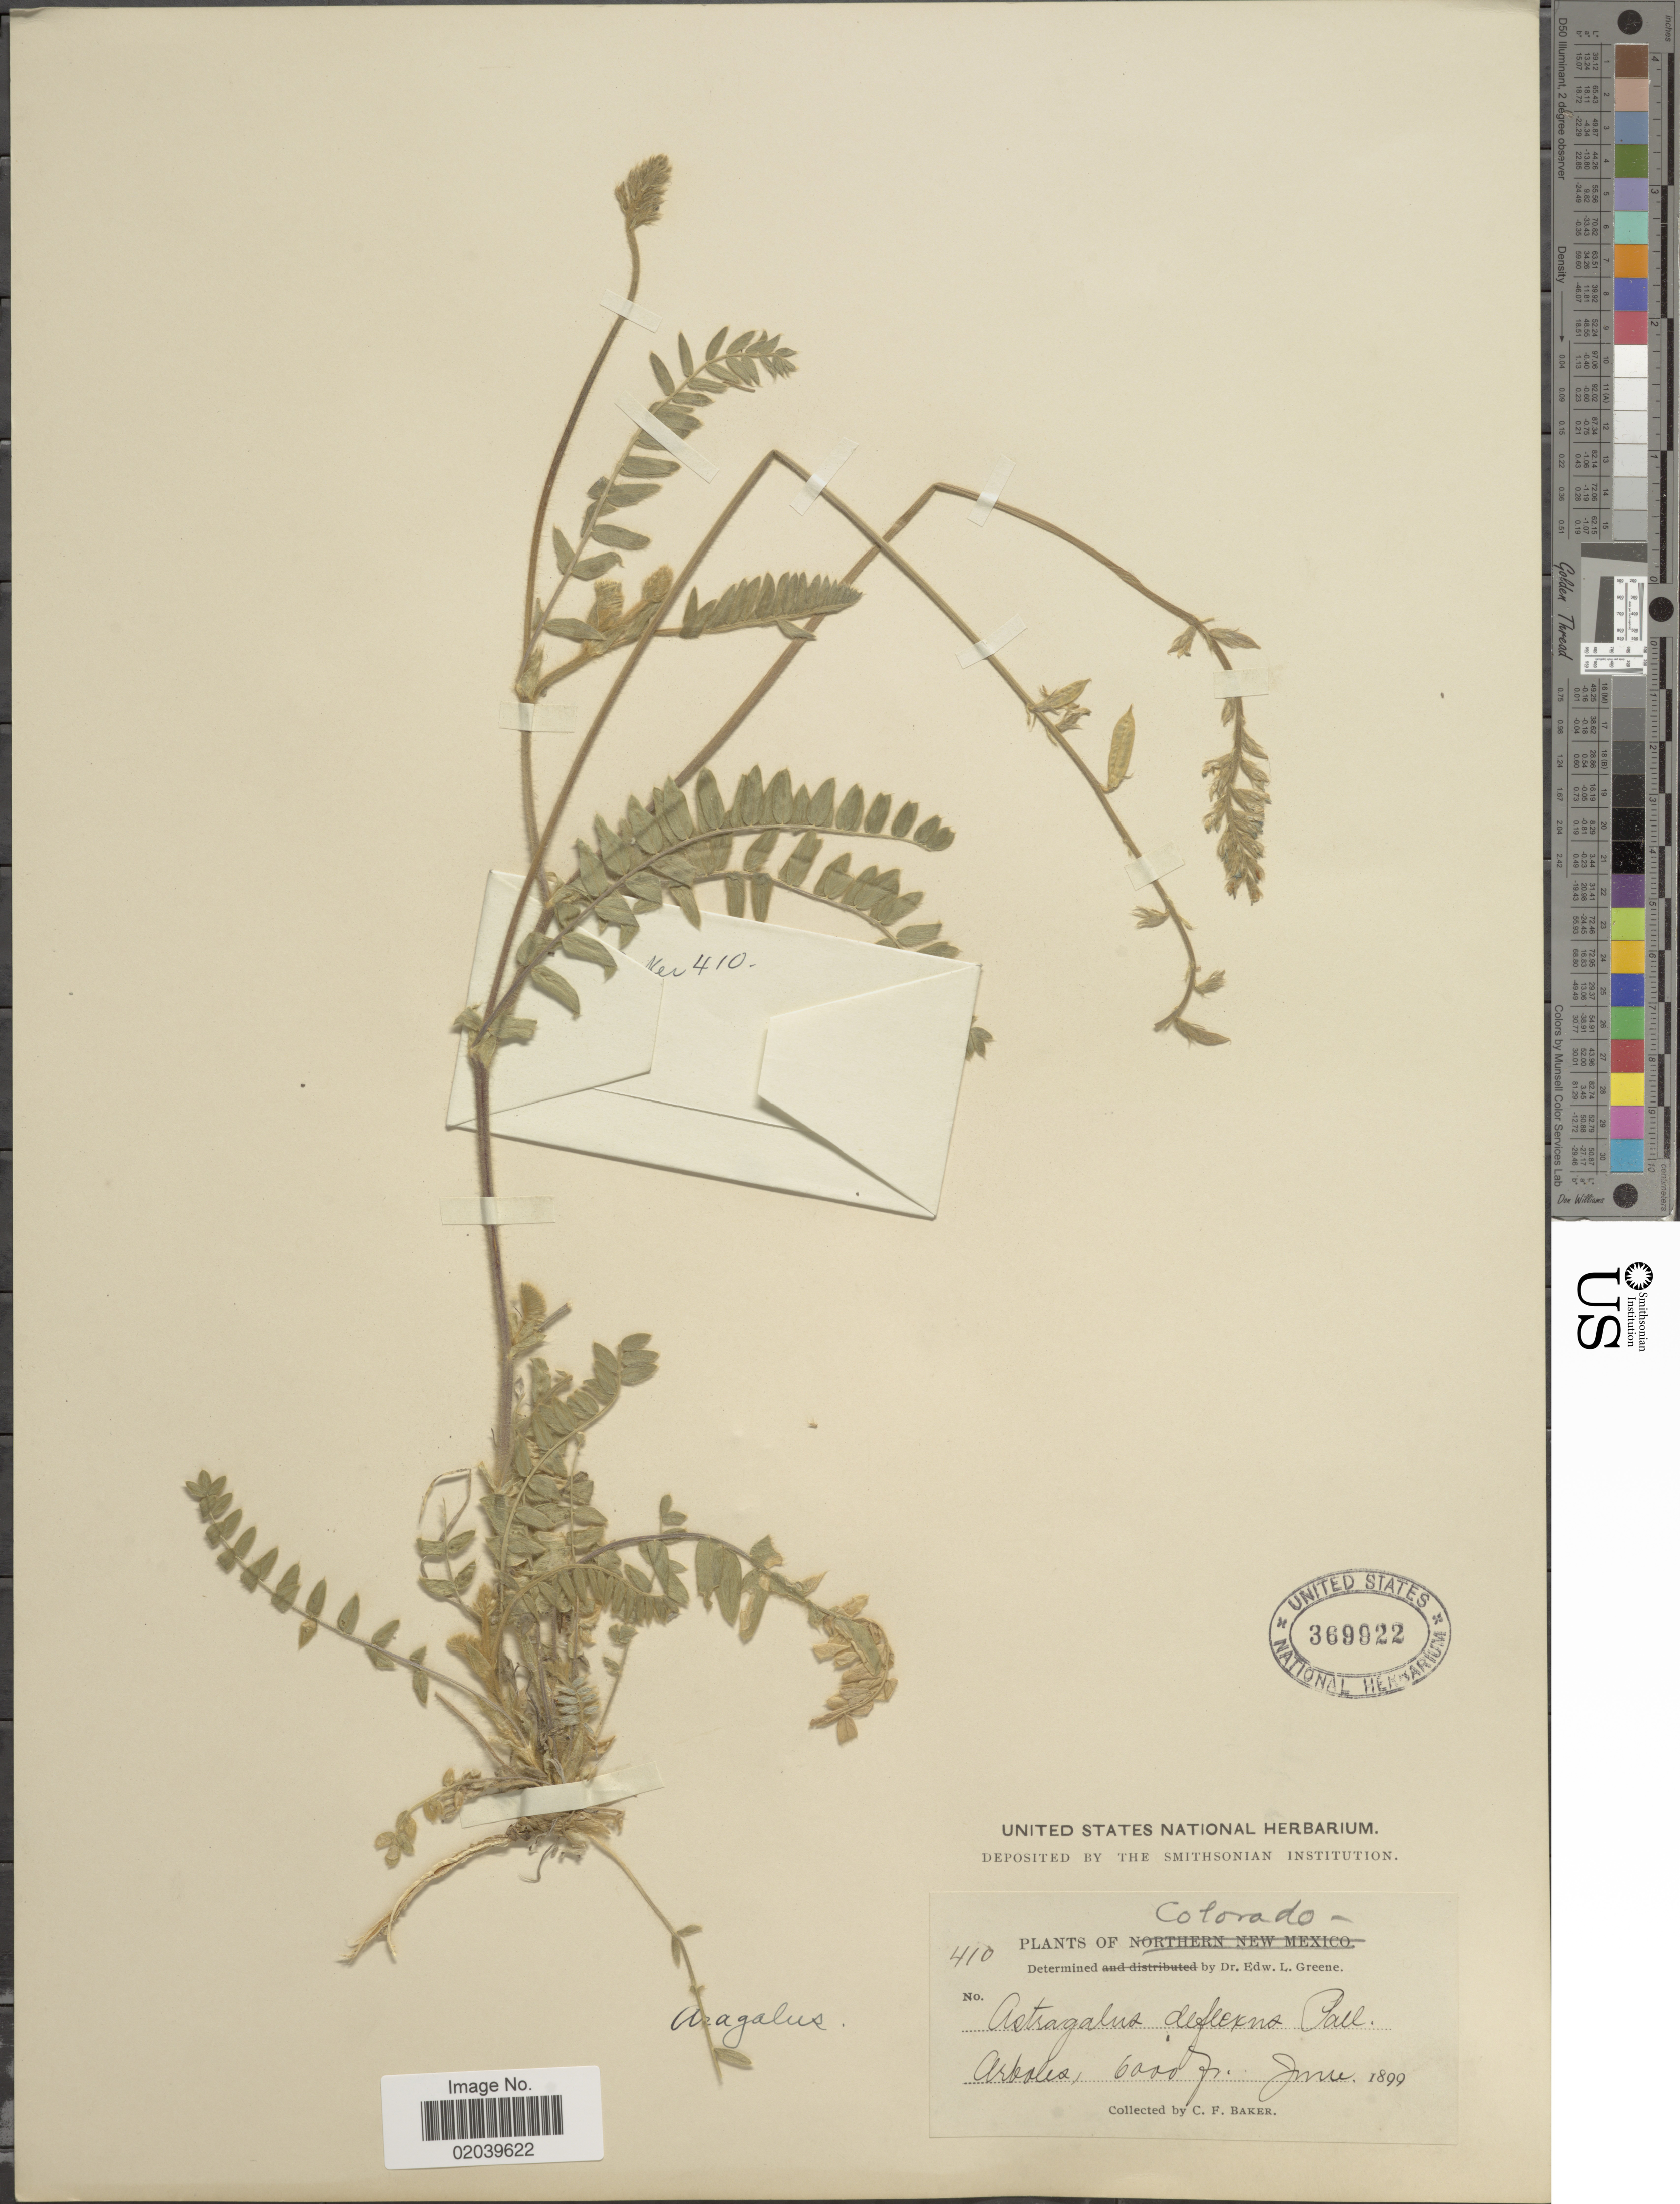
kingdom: Plantae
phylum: Tracheophyta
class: Magnoliopsida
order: Fabales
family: Fabaceae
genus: Oxytropis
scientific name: Oxytropis deflexa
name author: (Pall.) DC.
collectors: C. F. Baker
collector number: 410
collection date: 1899-06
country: United States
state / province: Colorado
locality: Arboles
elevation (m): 1829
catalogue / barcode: US 369922